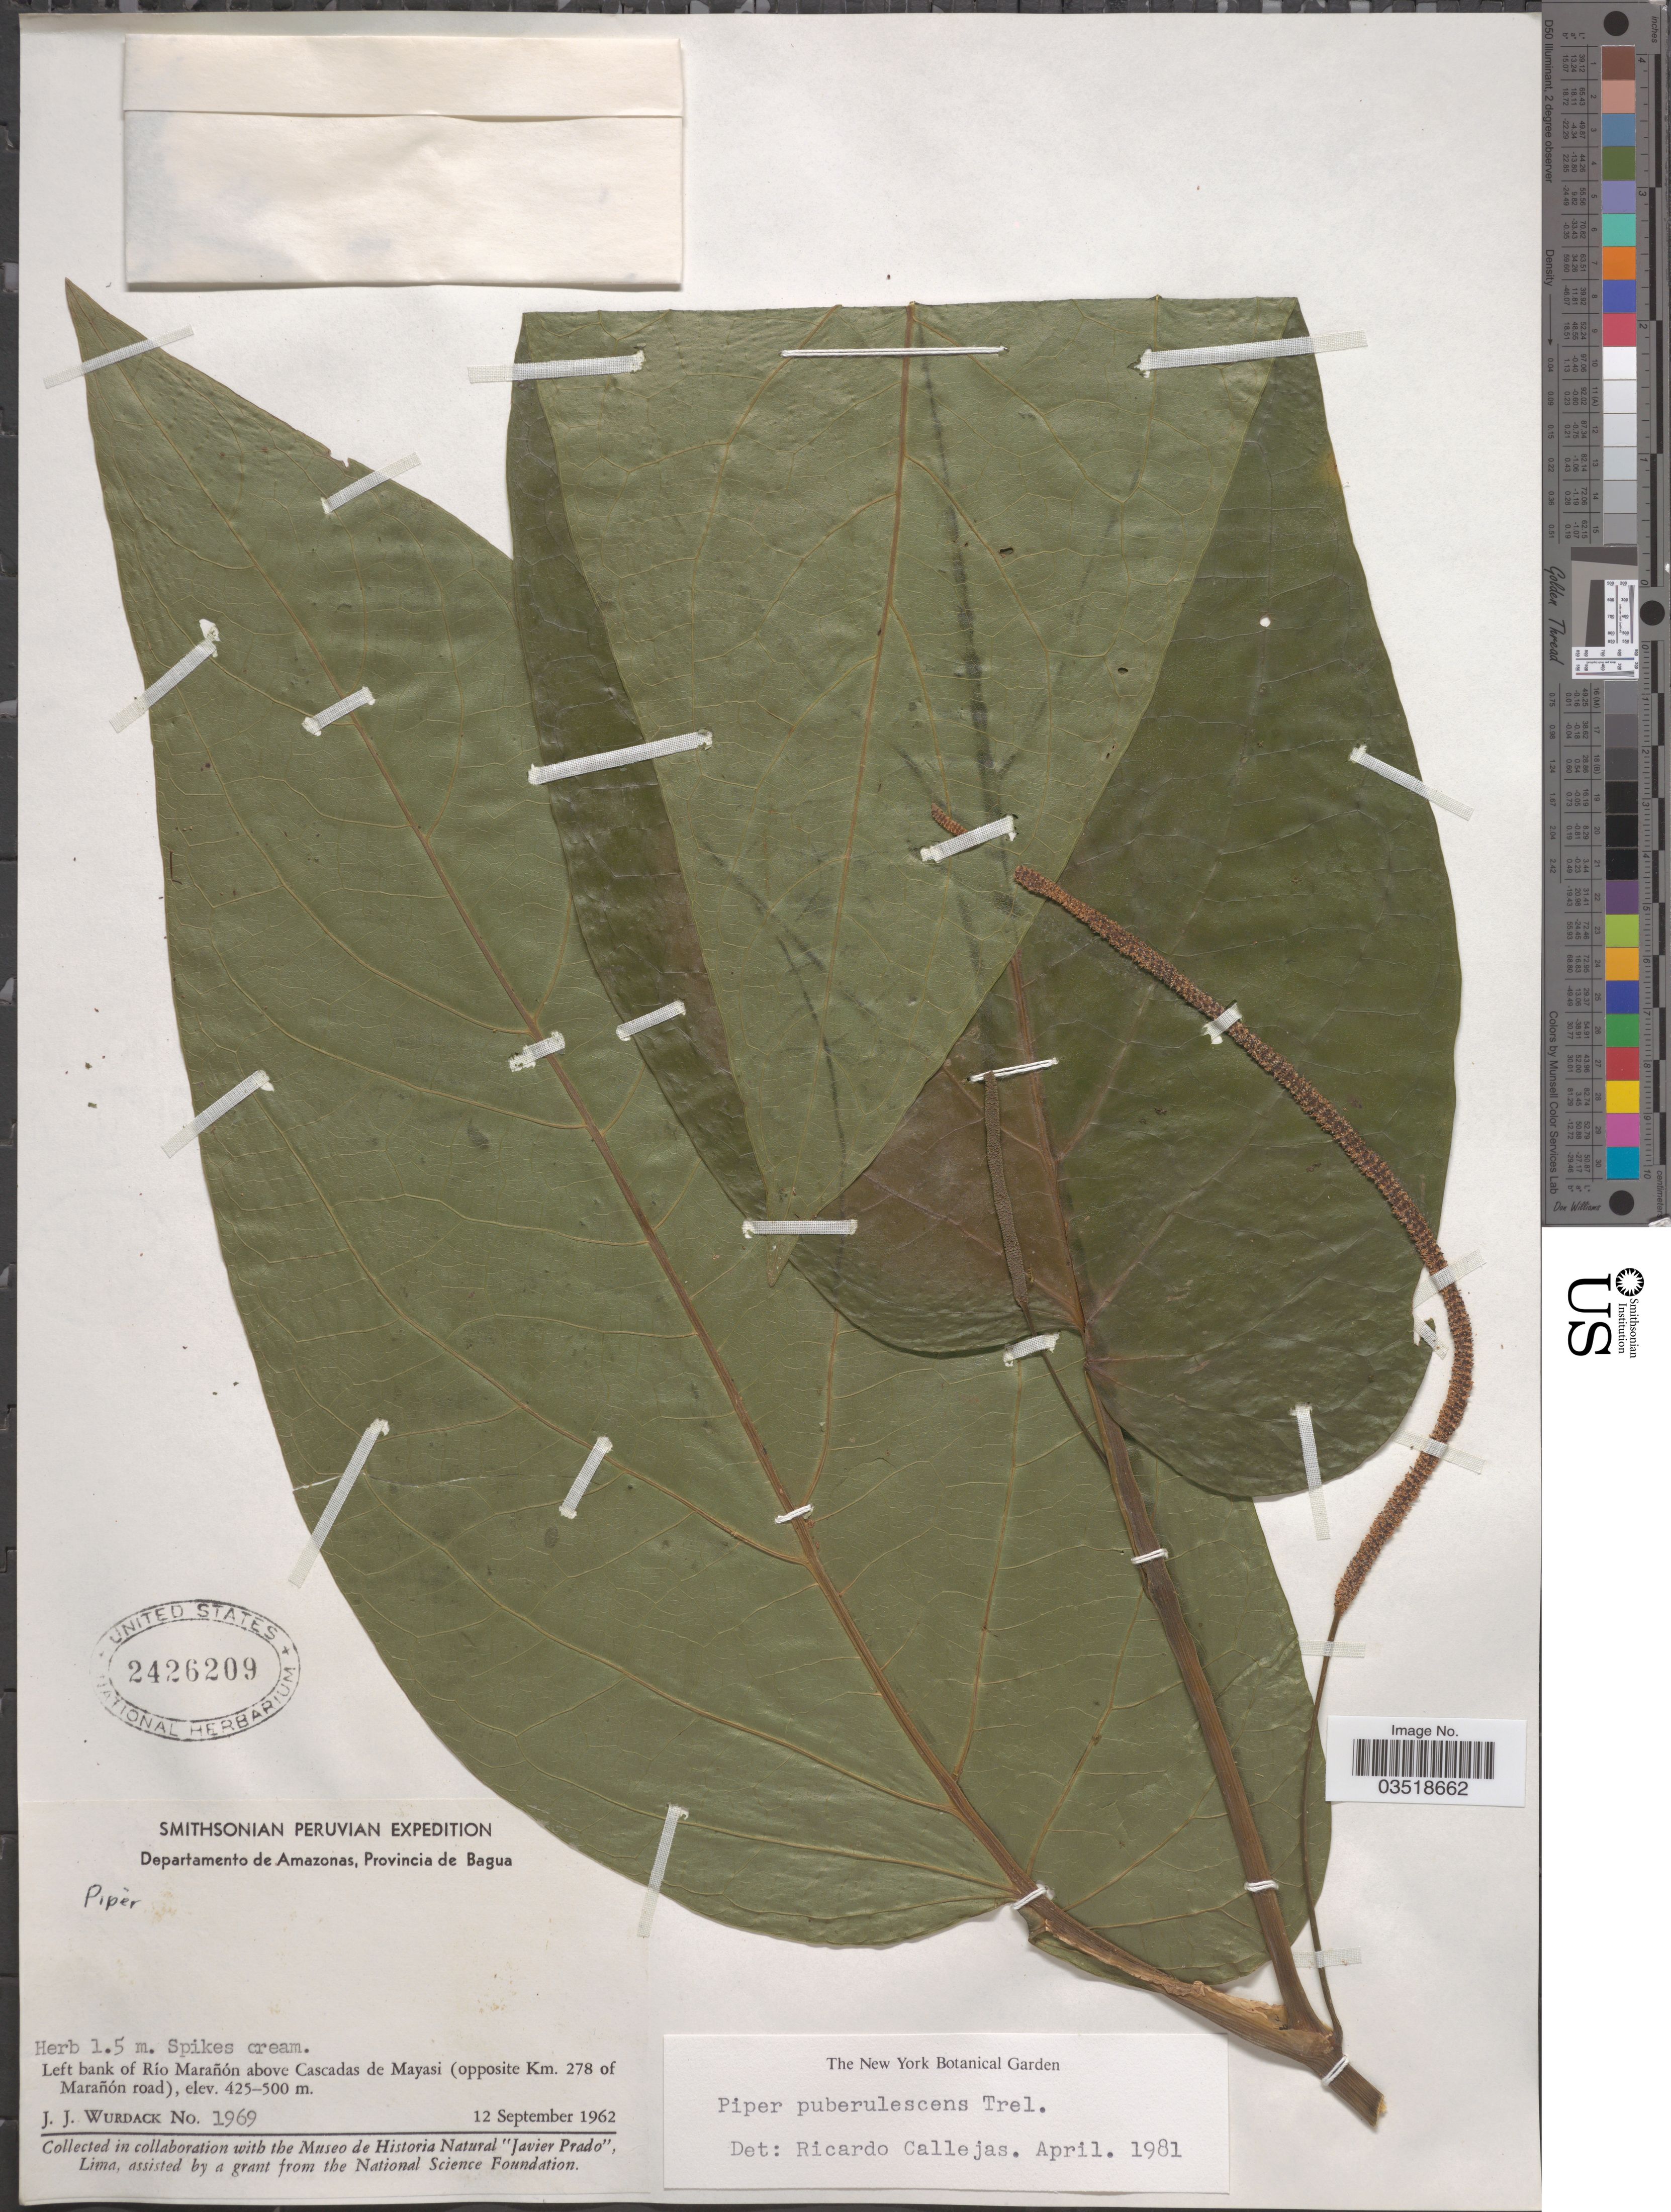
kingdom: Plantae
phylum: Tracheophyta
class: Magnoliopsida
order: Piperales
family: Piperaceae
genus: Piper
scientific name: Piper puberulescens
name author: Trel. in J.F. Macbr.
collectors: J. J. Wurdack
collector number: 1969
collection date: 1962-09-12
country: Peru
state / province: Amazonas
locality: Departamento de Amazonas, Provincia de Bagua. Left Bank of Río Marañón above Cascadas de Mayasi (opposite Km. 278 of Marañón road).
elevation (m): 425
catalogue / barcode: US 2426209